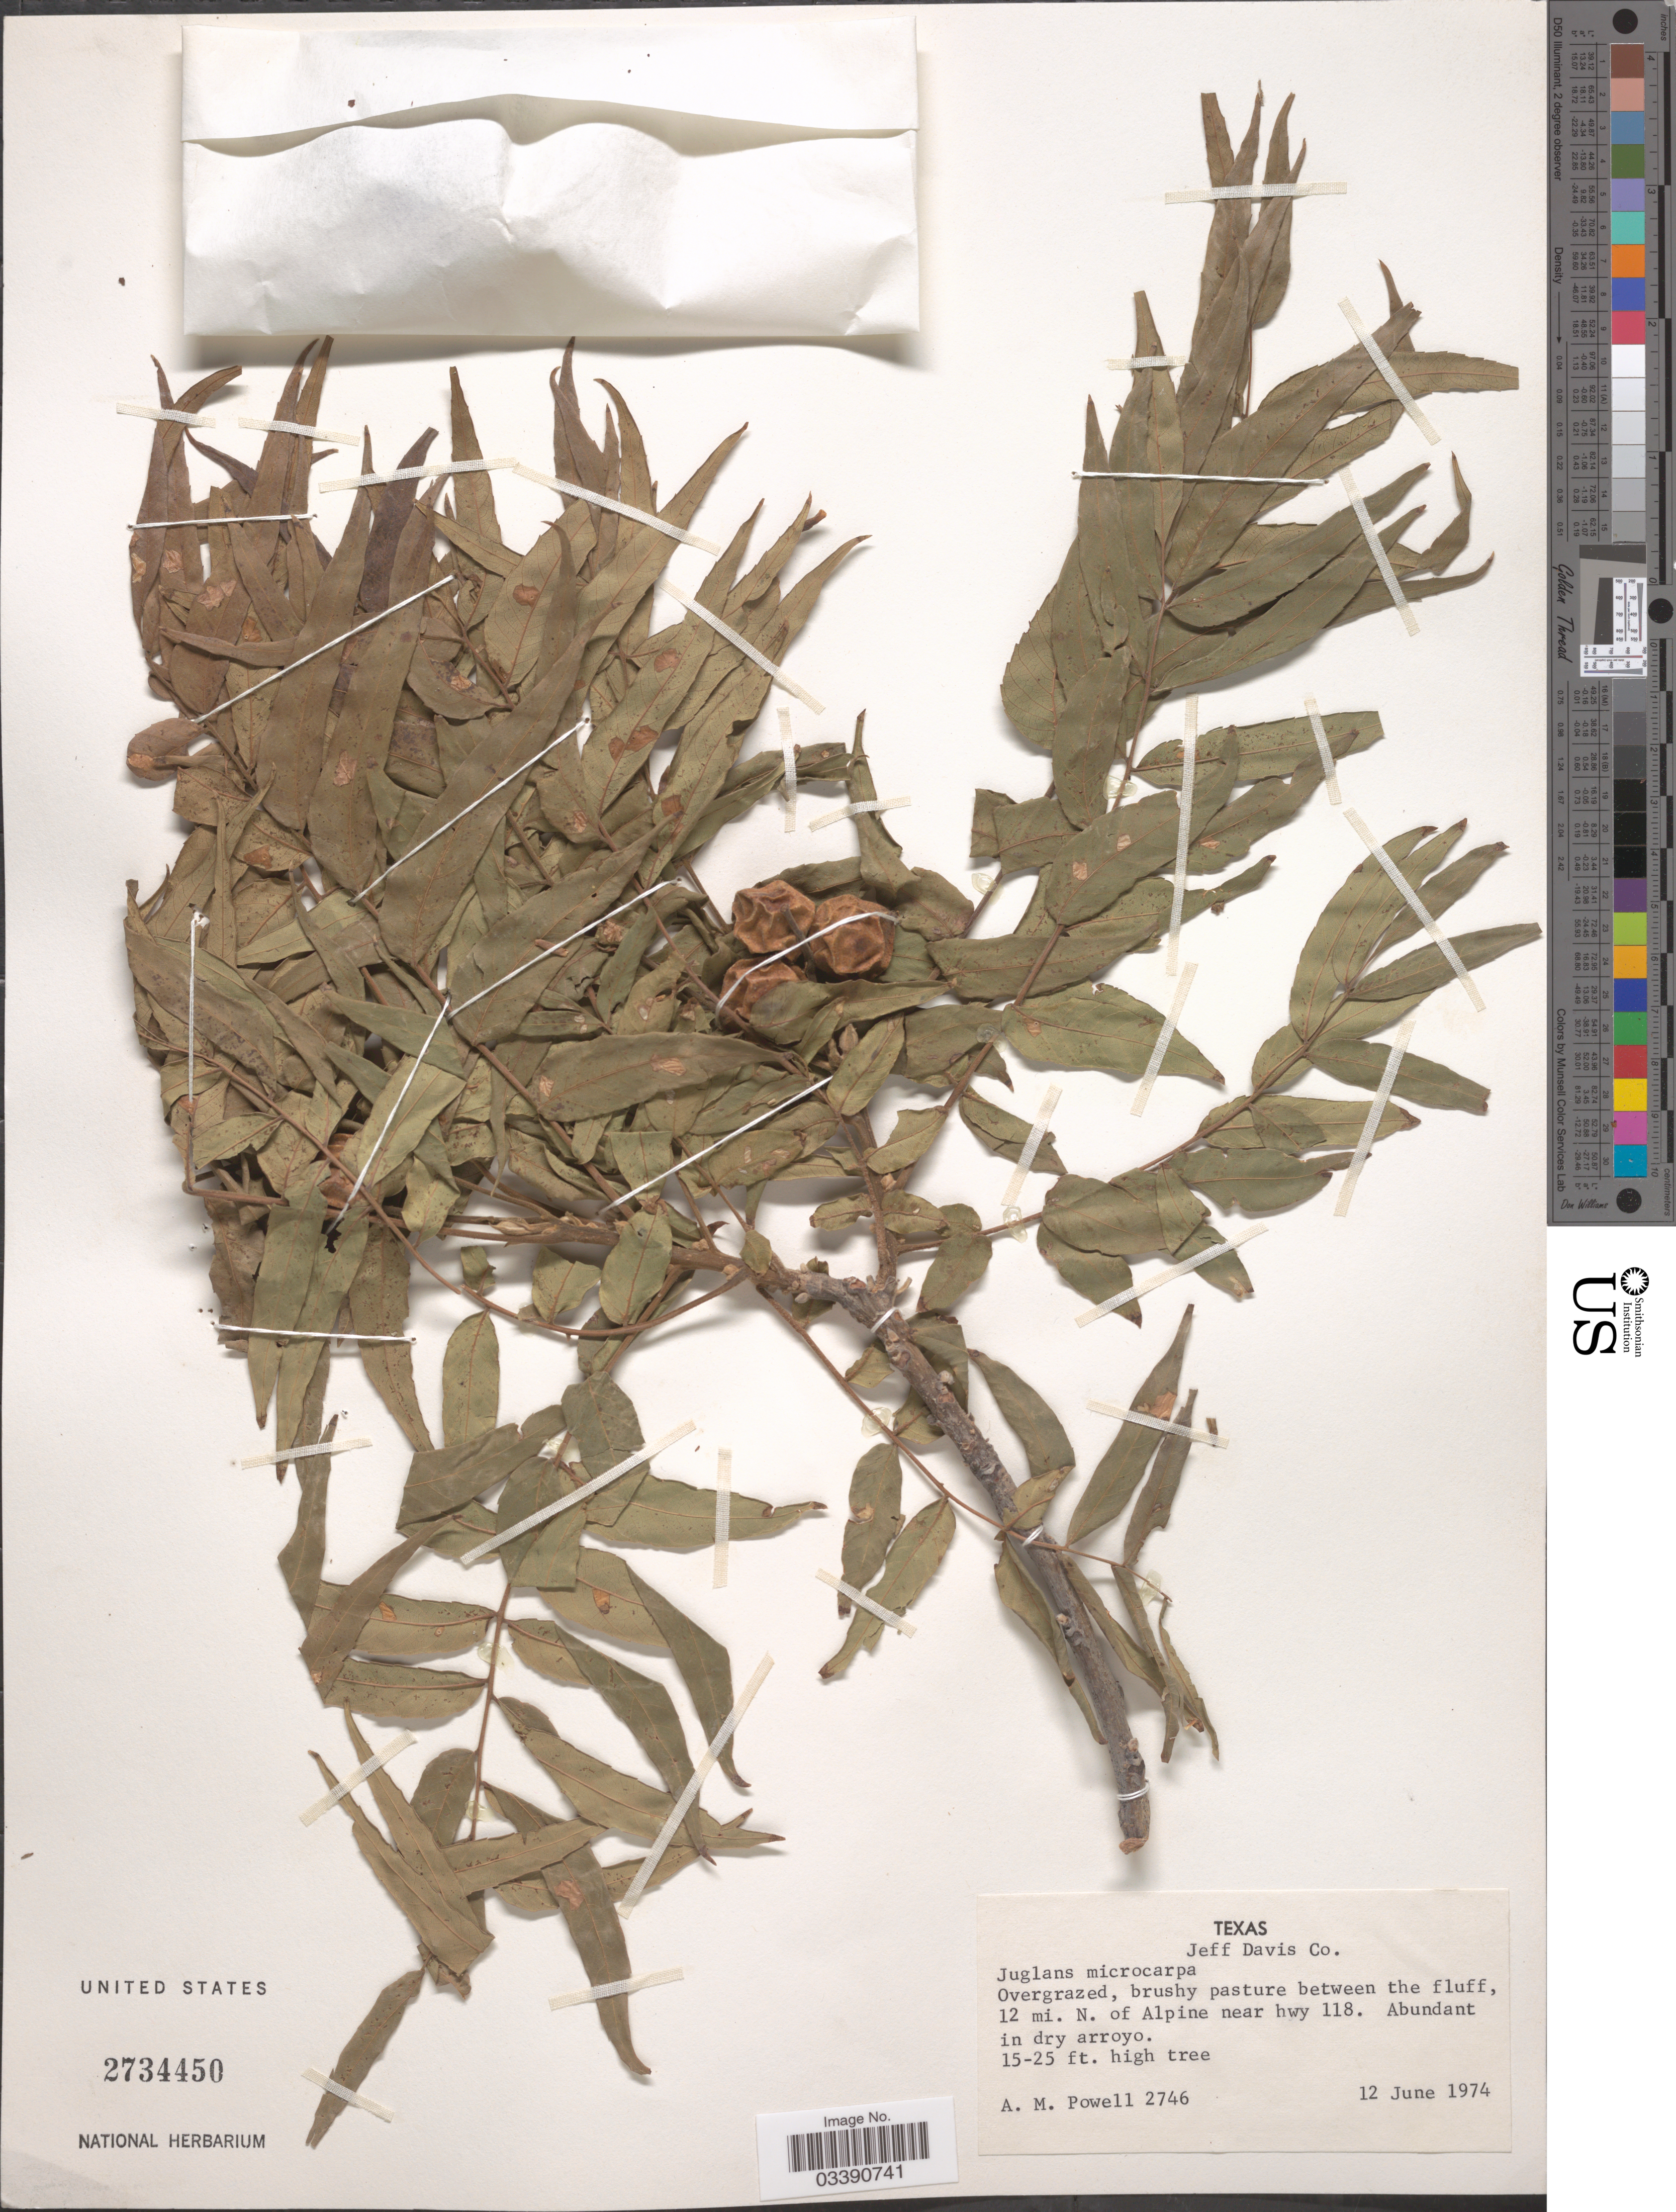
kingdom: Plantae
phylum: Tracheophyta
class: Magnoliopsida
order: Fagales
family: Juglandaceae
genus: Juglans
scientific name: Juglans microcarpa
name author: Berland. in Berland. & Chovell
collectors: A. M. Powell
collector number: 2746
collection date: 1974-06-12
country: United States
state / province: Texas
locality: Jeff Davis Co. 12 mi. N. of Alpine near hwy 118.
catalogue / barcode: US 2734450